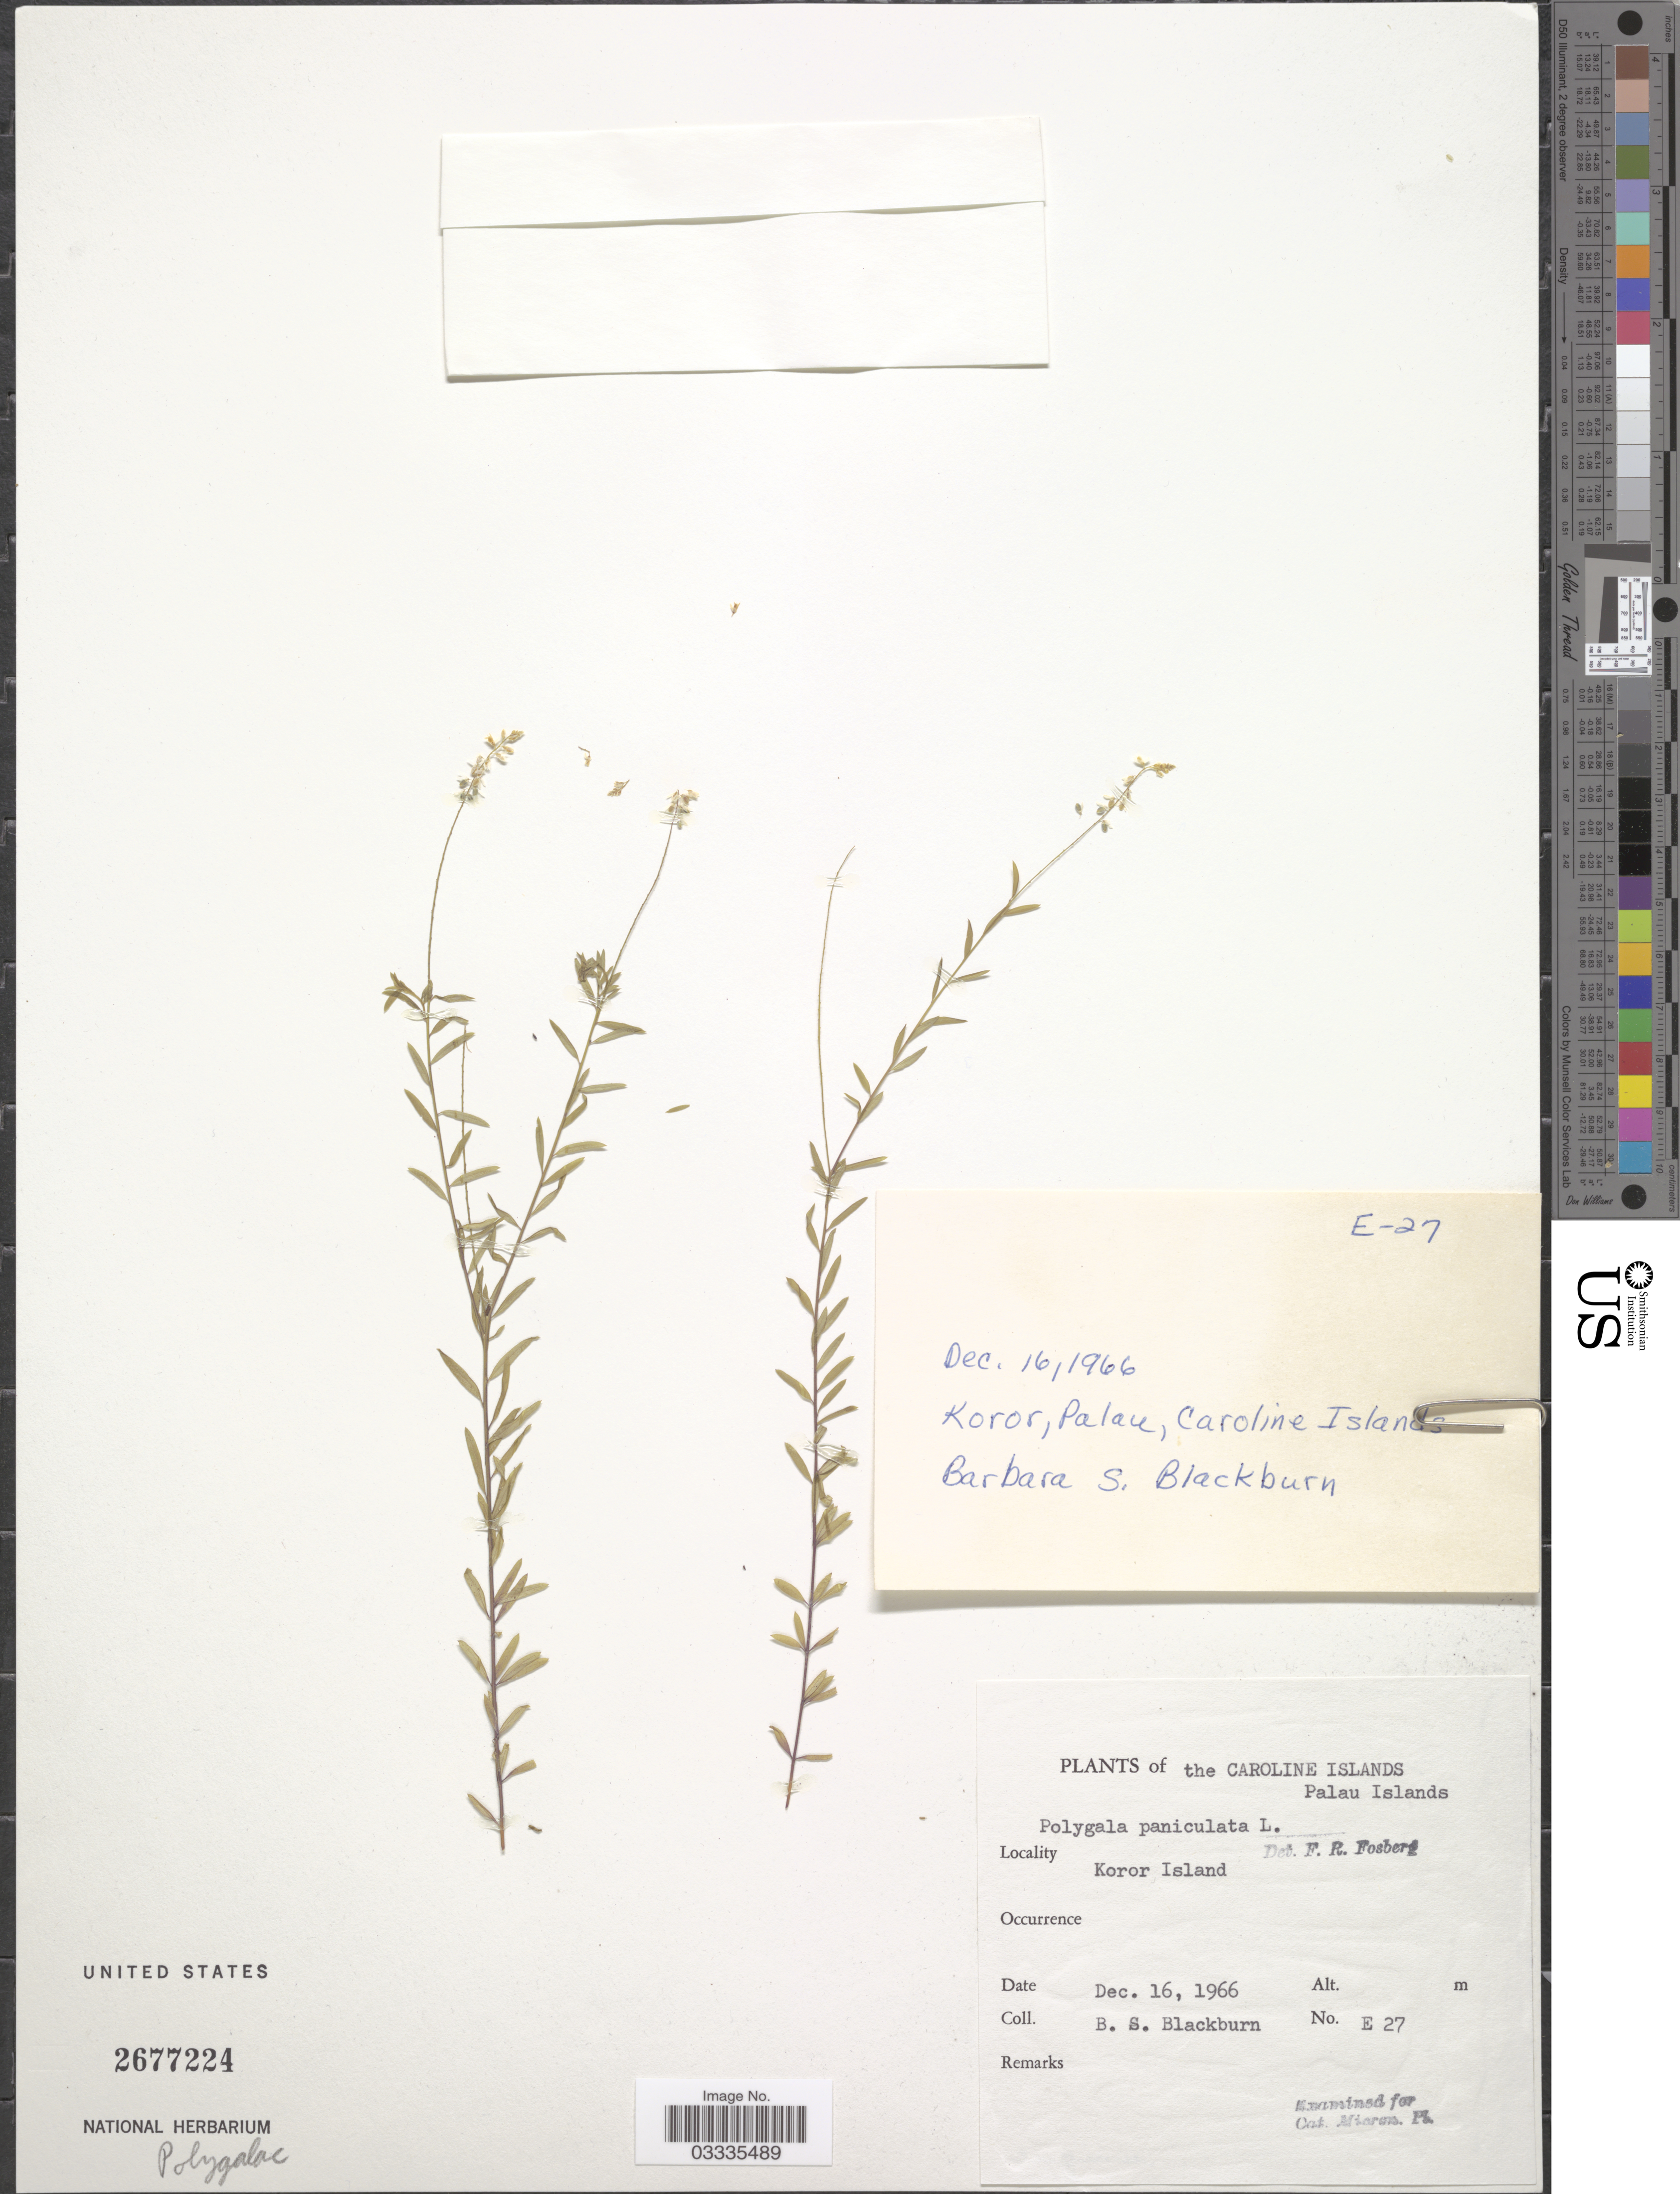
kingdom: Plantae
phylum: Tracheophyta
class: Magnoliopsida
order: Fabales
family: Polygalaceae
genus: Polygala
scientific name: Polygala paniculata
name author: L.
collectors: B. S. Blackburn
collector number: E27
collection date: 1966-12-16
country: Palau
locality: The Caroline Islands. Palau Islands. Koror Island.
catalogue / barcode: US 2677224